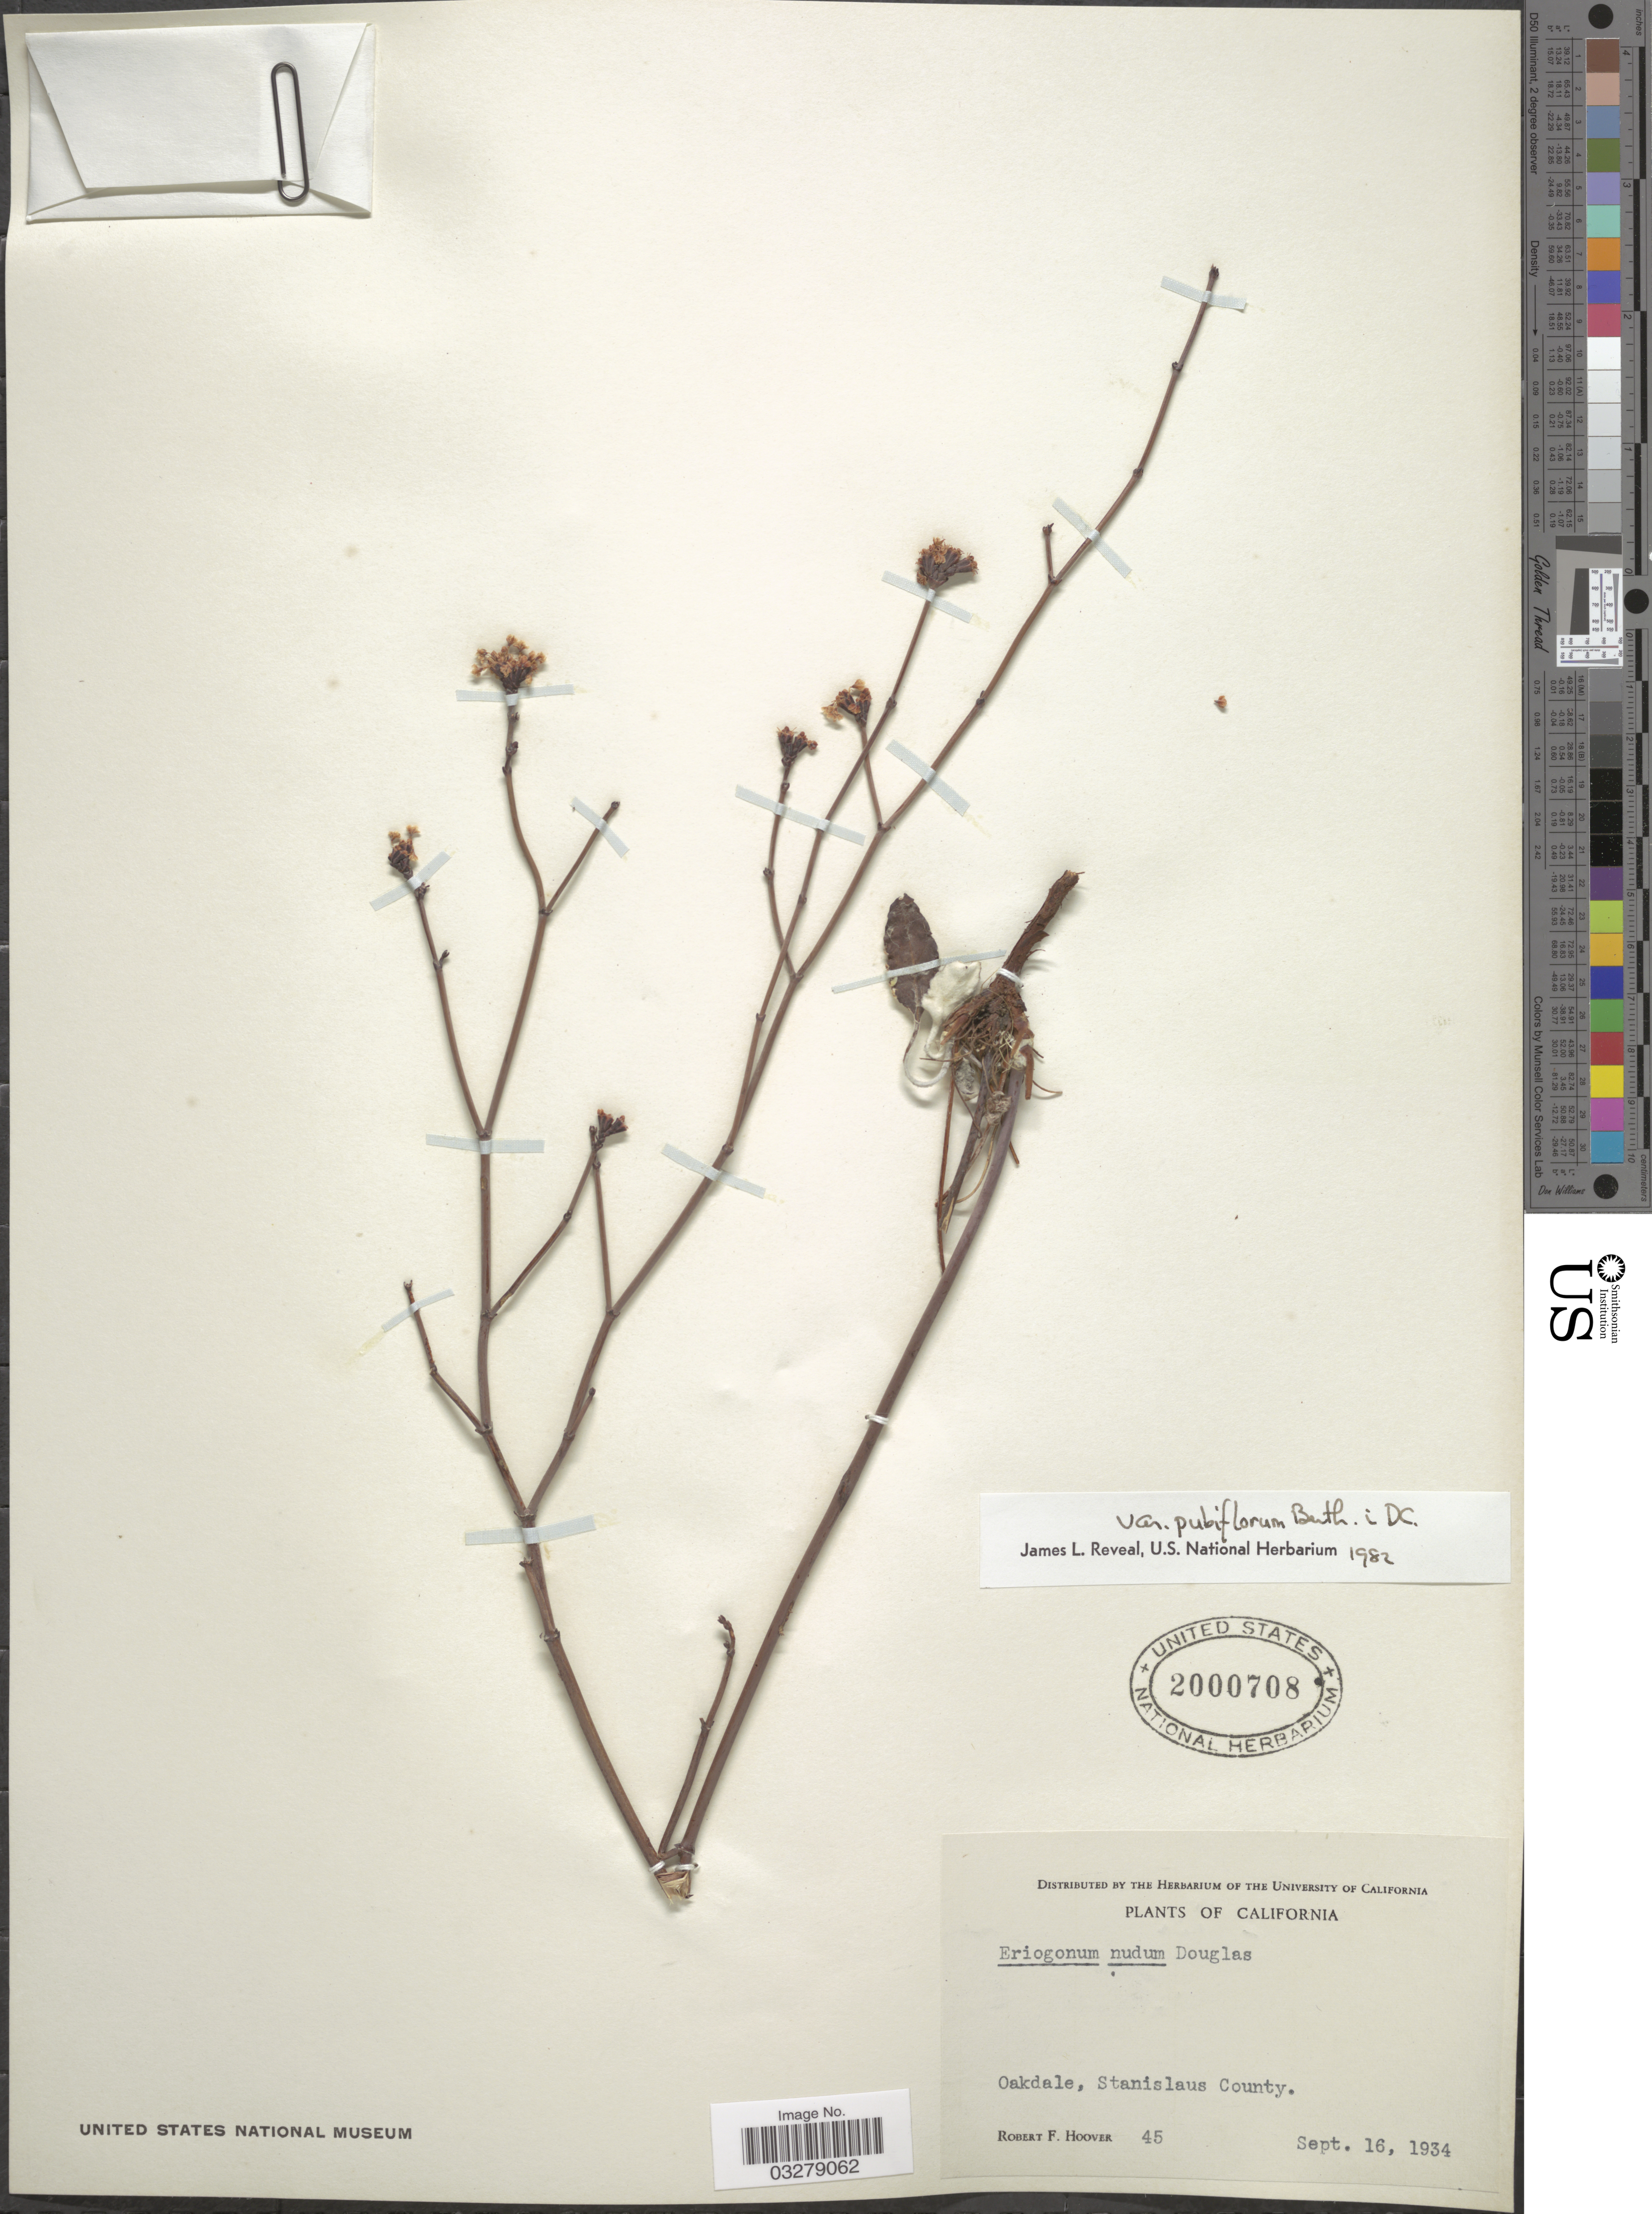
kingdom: Plantae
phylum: Tracheophyta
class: Magnoliopsida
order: Caryophyllales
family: Polygonaceae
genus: Eriogonum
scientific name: Eriogonum nudum var. pubiflorum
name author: Benth. in DC.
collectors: R. F. Hoover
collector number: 45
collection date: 1934-09-16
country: United States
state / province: California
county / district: Stanislaus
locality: Oakdale, Stanislaus County.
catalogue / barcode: US 2000708